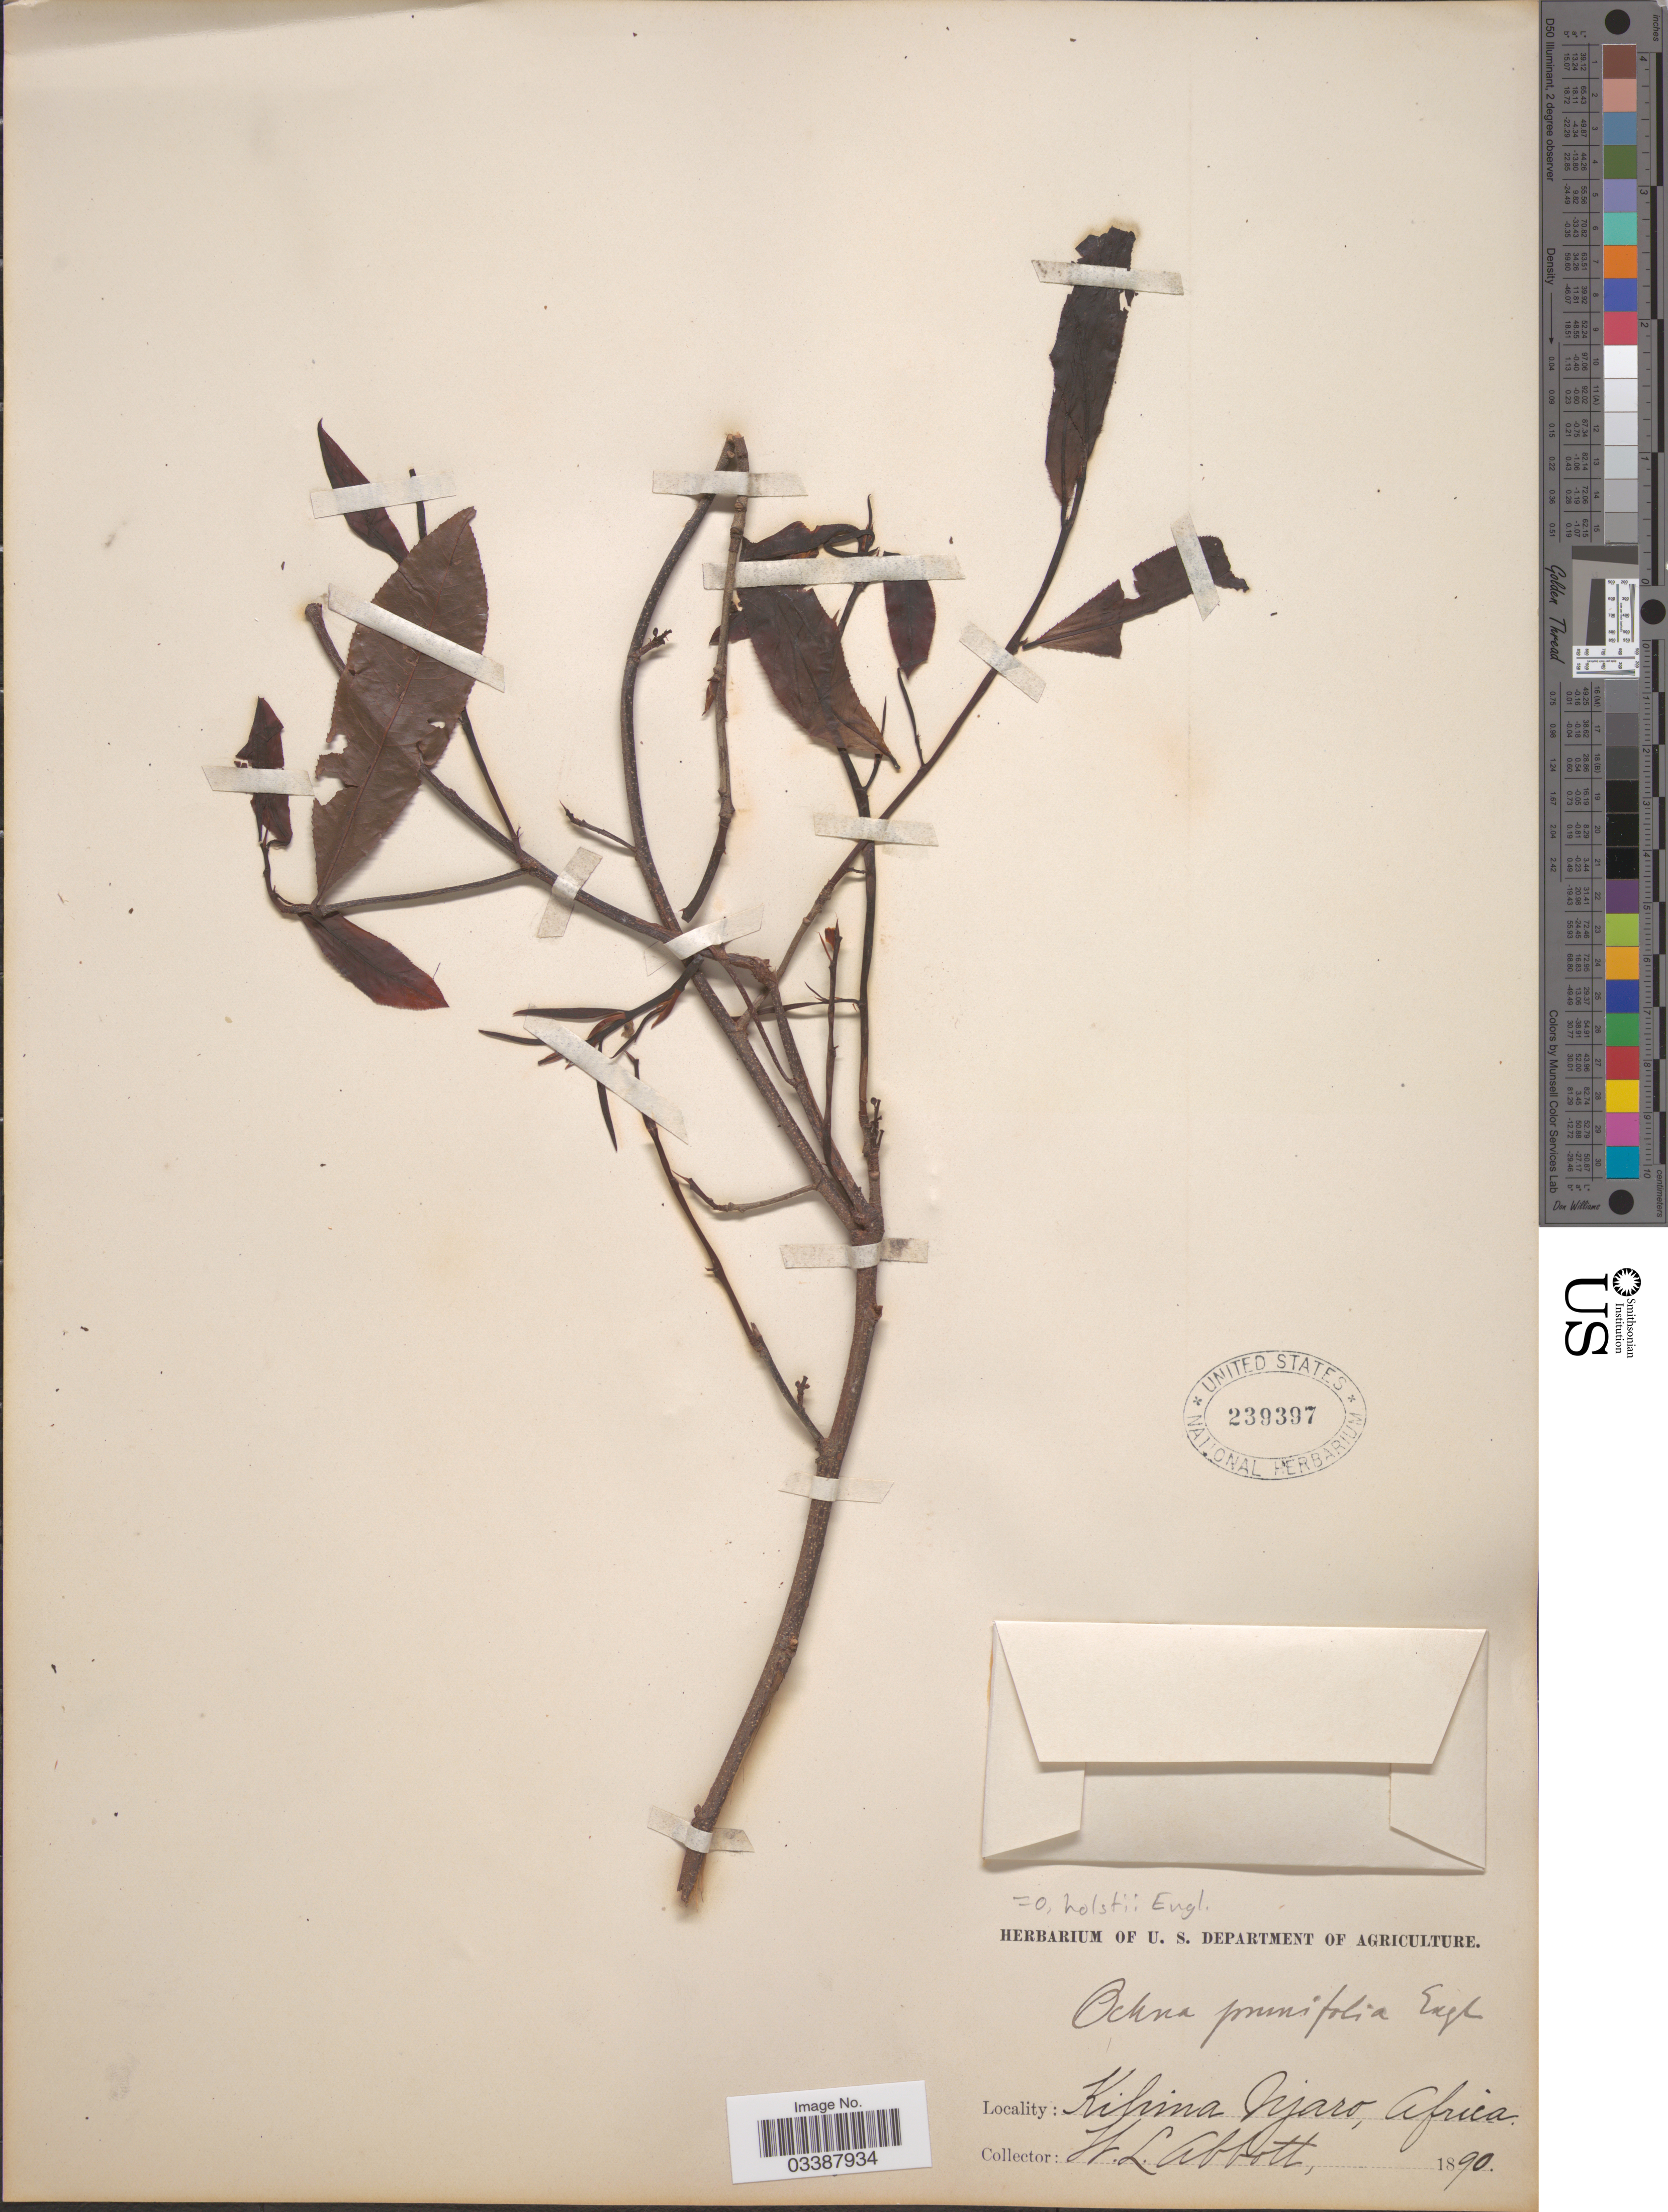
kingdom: Plantae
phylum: Tracheophyta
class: Magnoliopsida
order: Malpighiales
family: Ochnaceae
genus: Ochna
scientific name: Ochna holstii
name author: Engl.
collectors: H. L. Abbott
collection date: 1890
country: Tanzania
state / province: Kilimanjaro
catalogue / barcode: US 239397